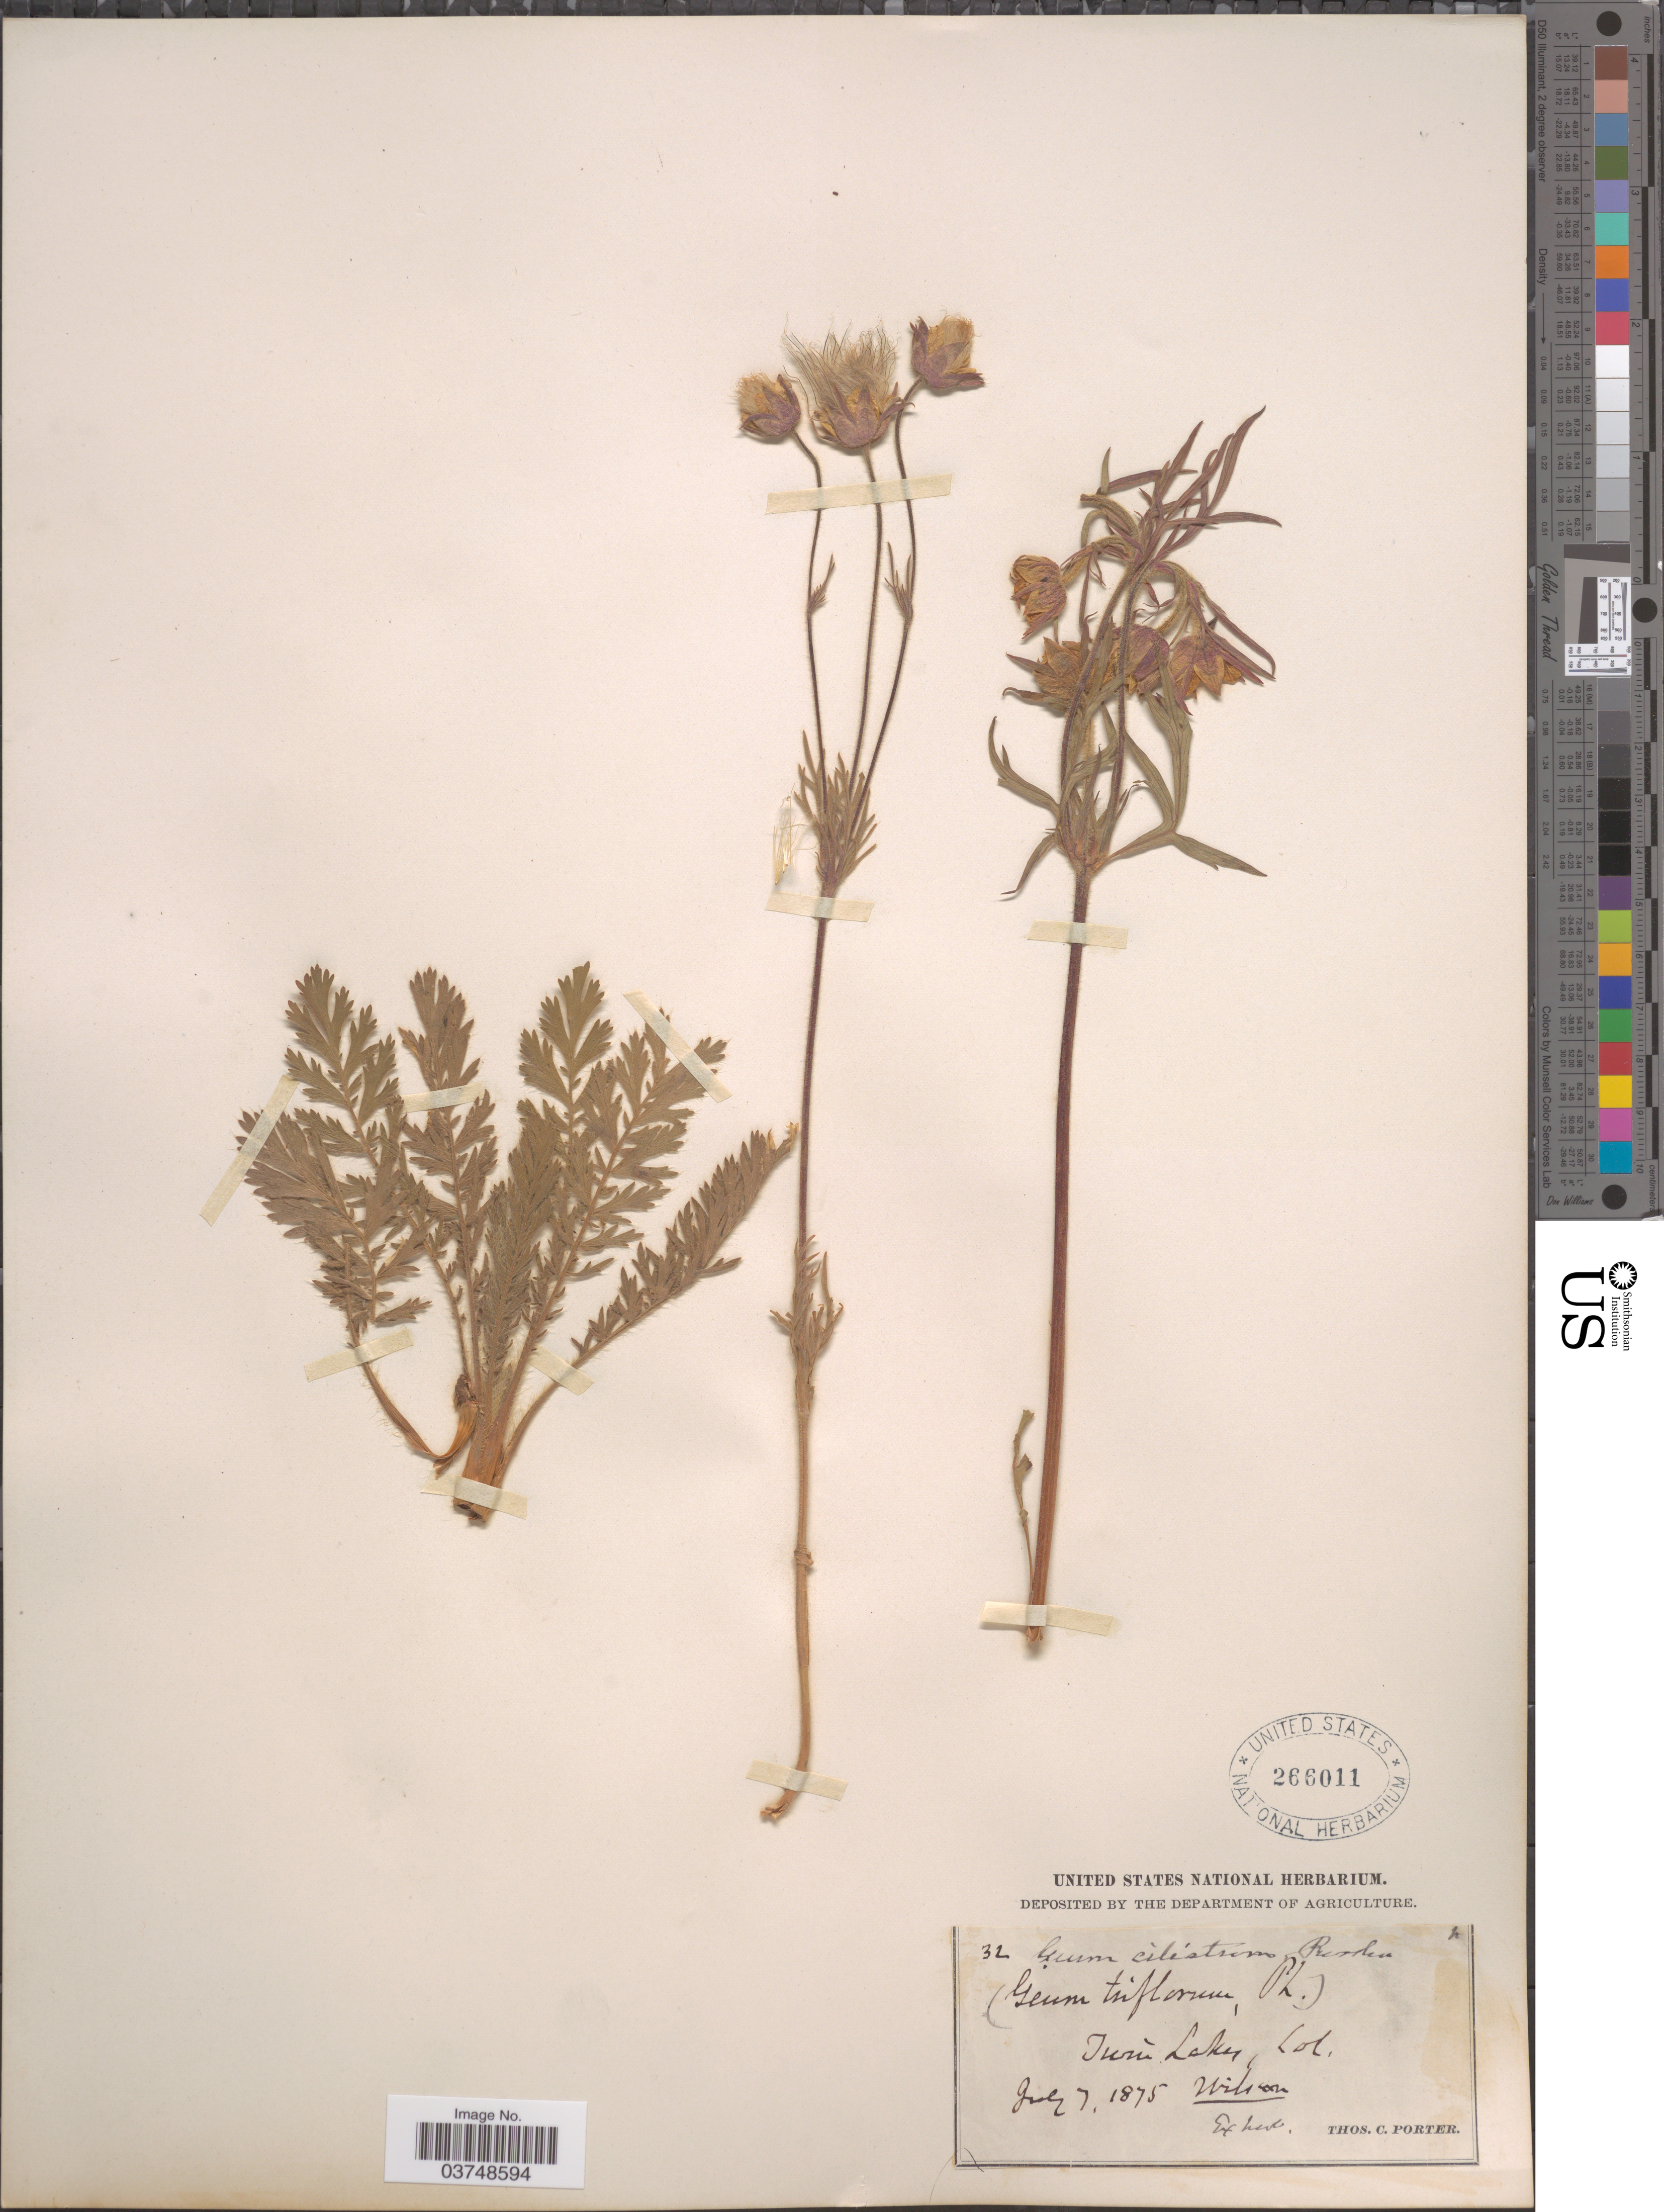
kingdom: Plantae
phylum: Tracheophyta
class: Magnoliopsida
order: Rosales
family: Rosaceae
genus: Geum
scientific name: Geum triflorum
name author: Pursh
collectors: T. Porter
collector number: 32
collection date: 1875-07-07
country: United States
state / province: Colorado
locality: Twin Lakes.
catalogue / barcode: US 266011